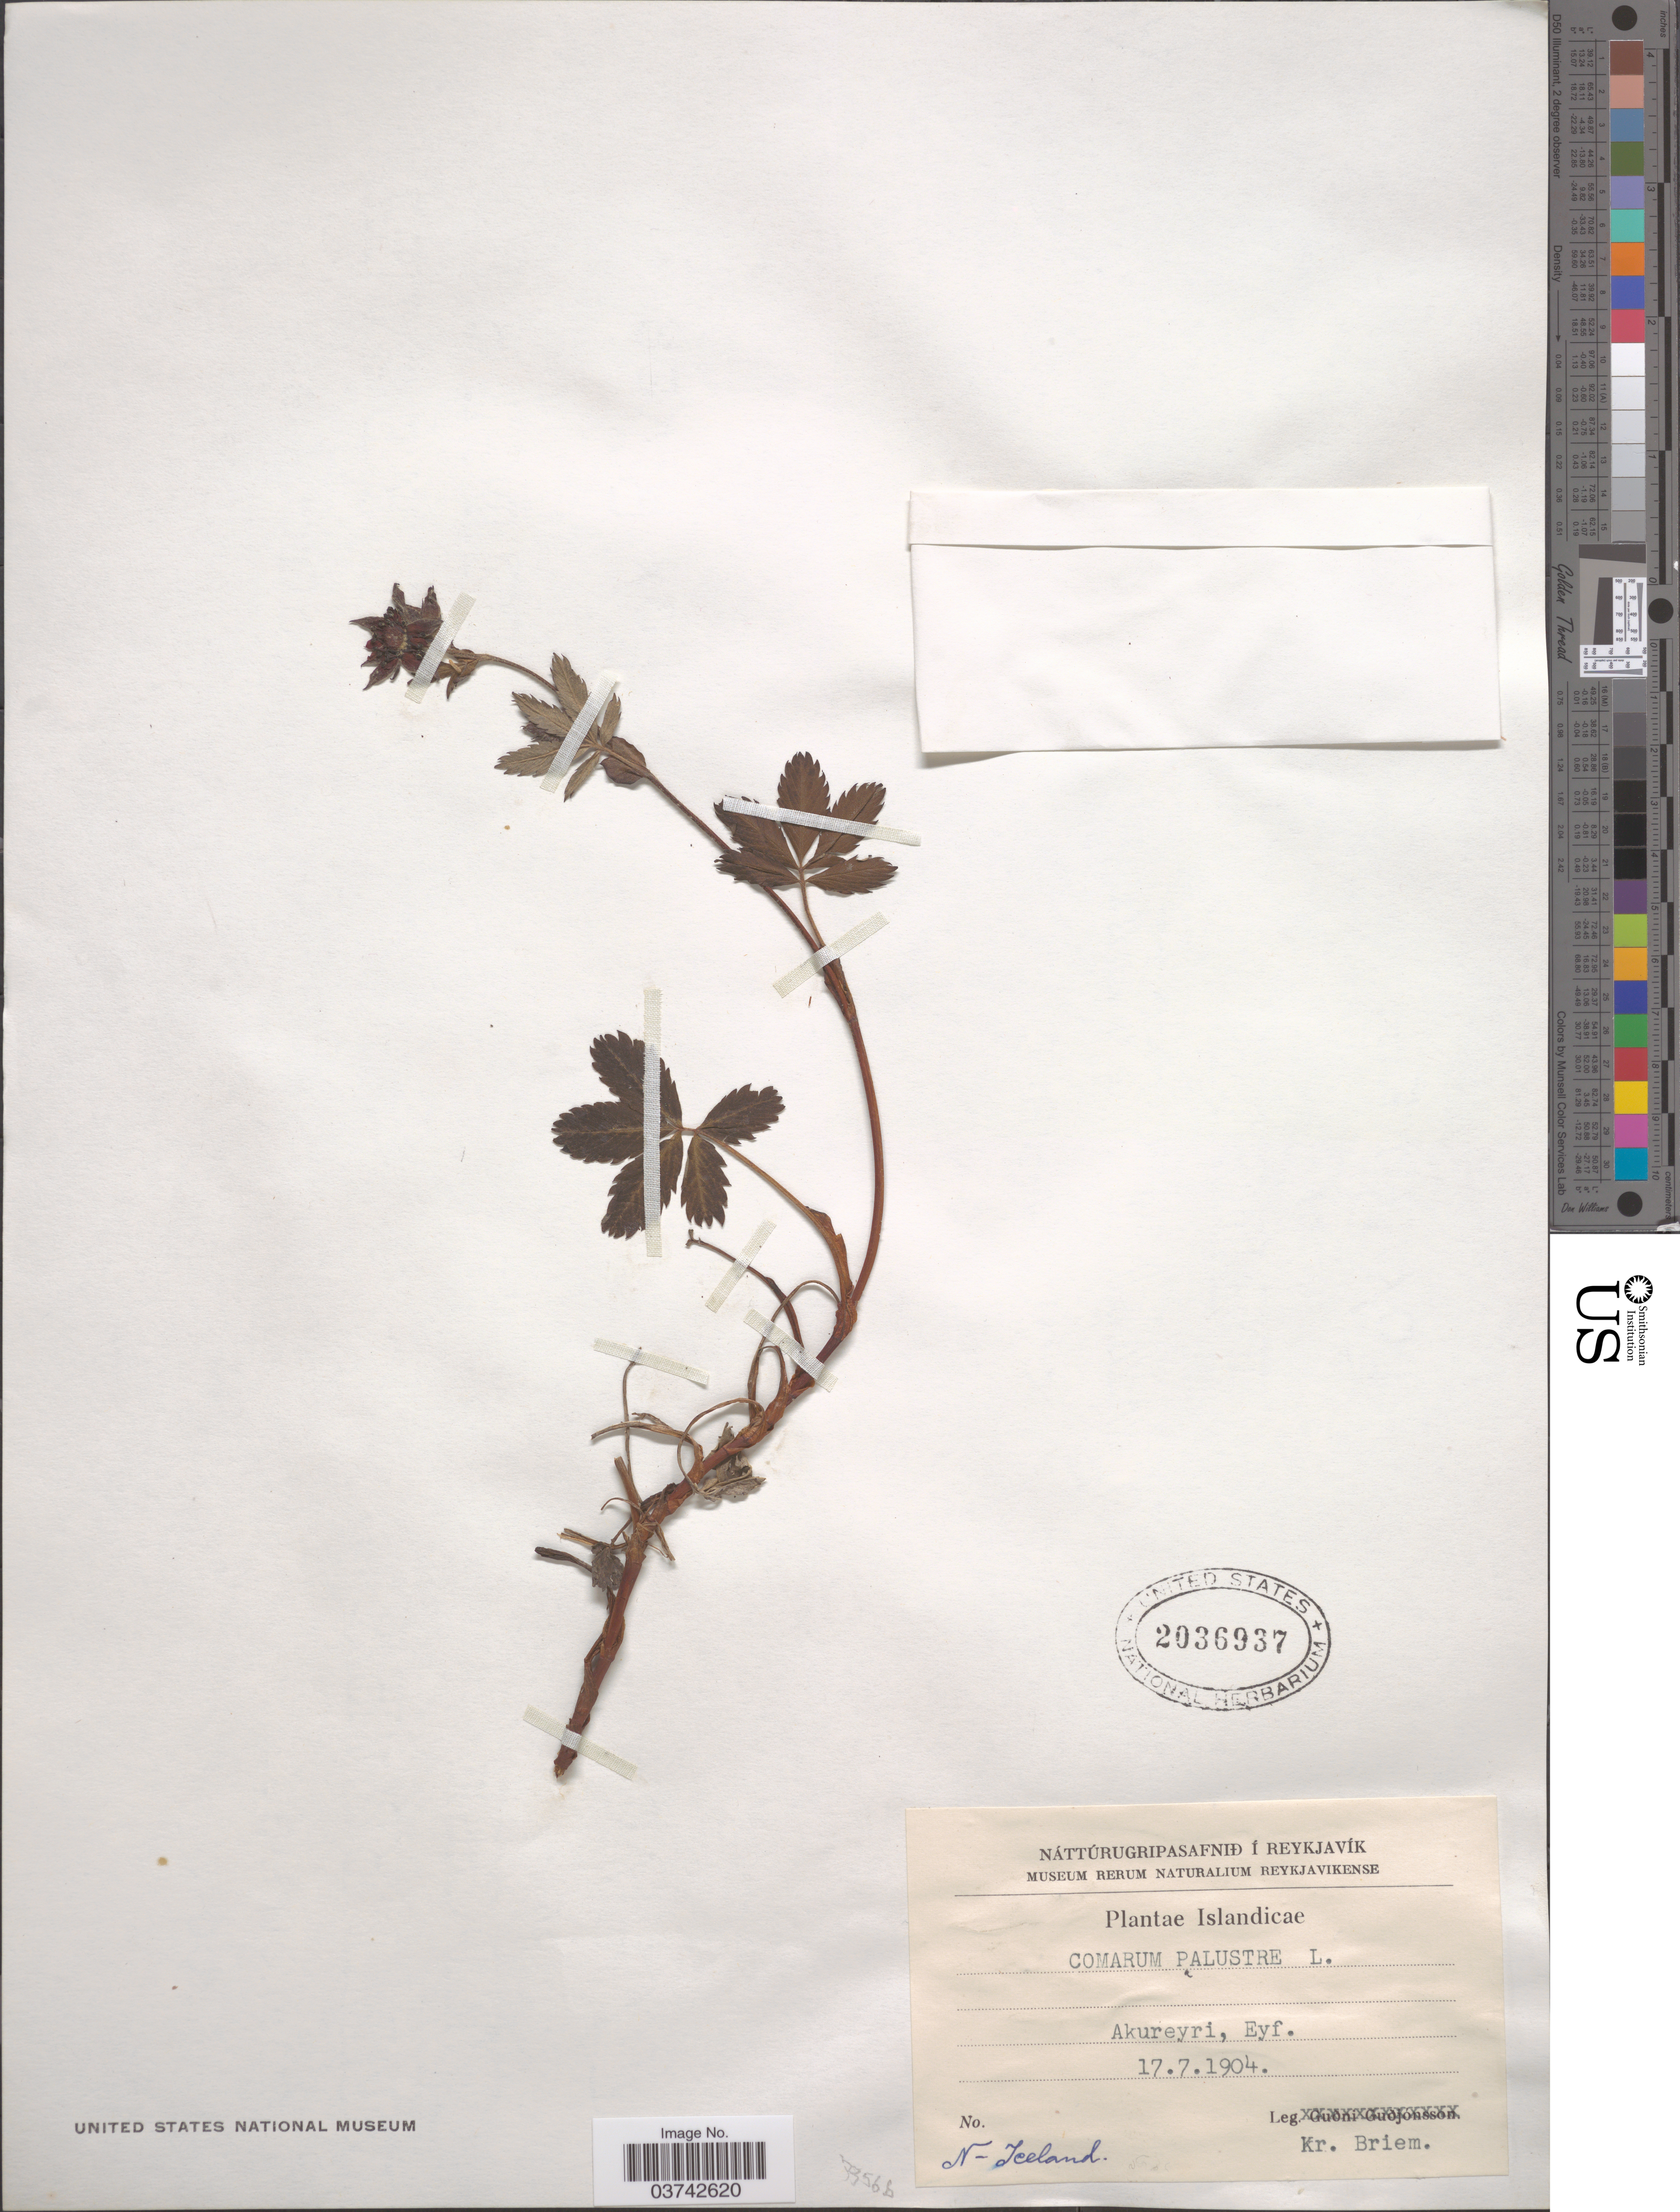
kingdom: Plantae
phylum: Tracheophyta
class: Magnoliopsida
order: Rosales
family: Rosaceae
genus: Comarum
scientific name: Comarum palustre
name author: L.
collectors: K. Briem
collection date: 1904-07-17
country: Iceland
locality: Akureyri, Eyf. N-Iceland.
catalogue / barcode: US 2036937